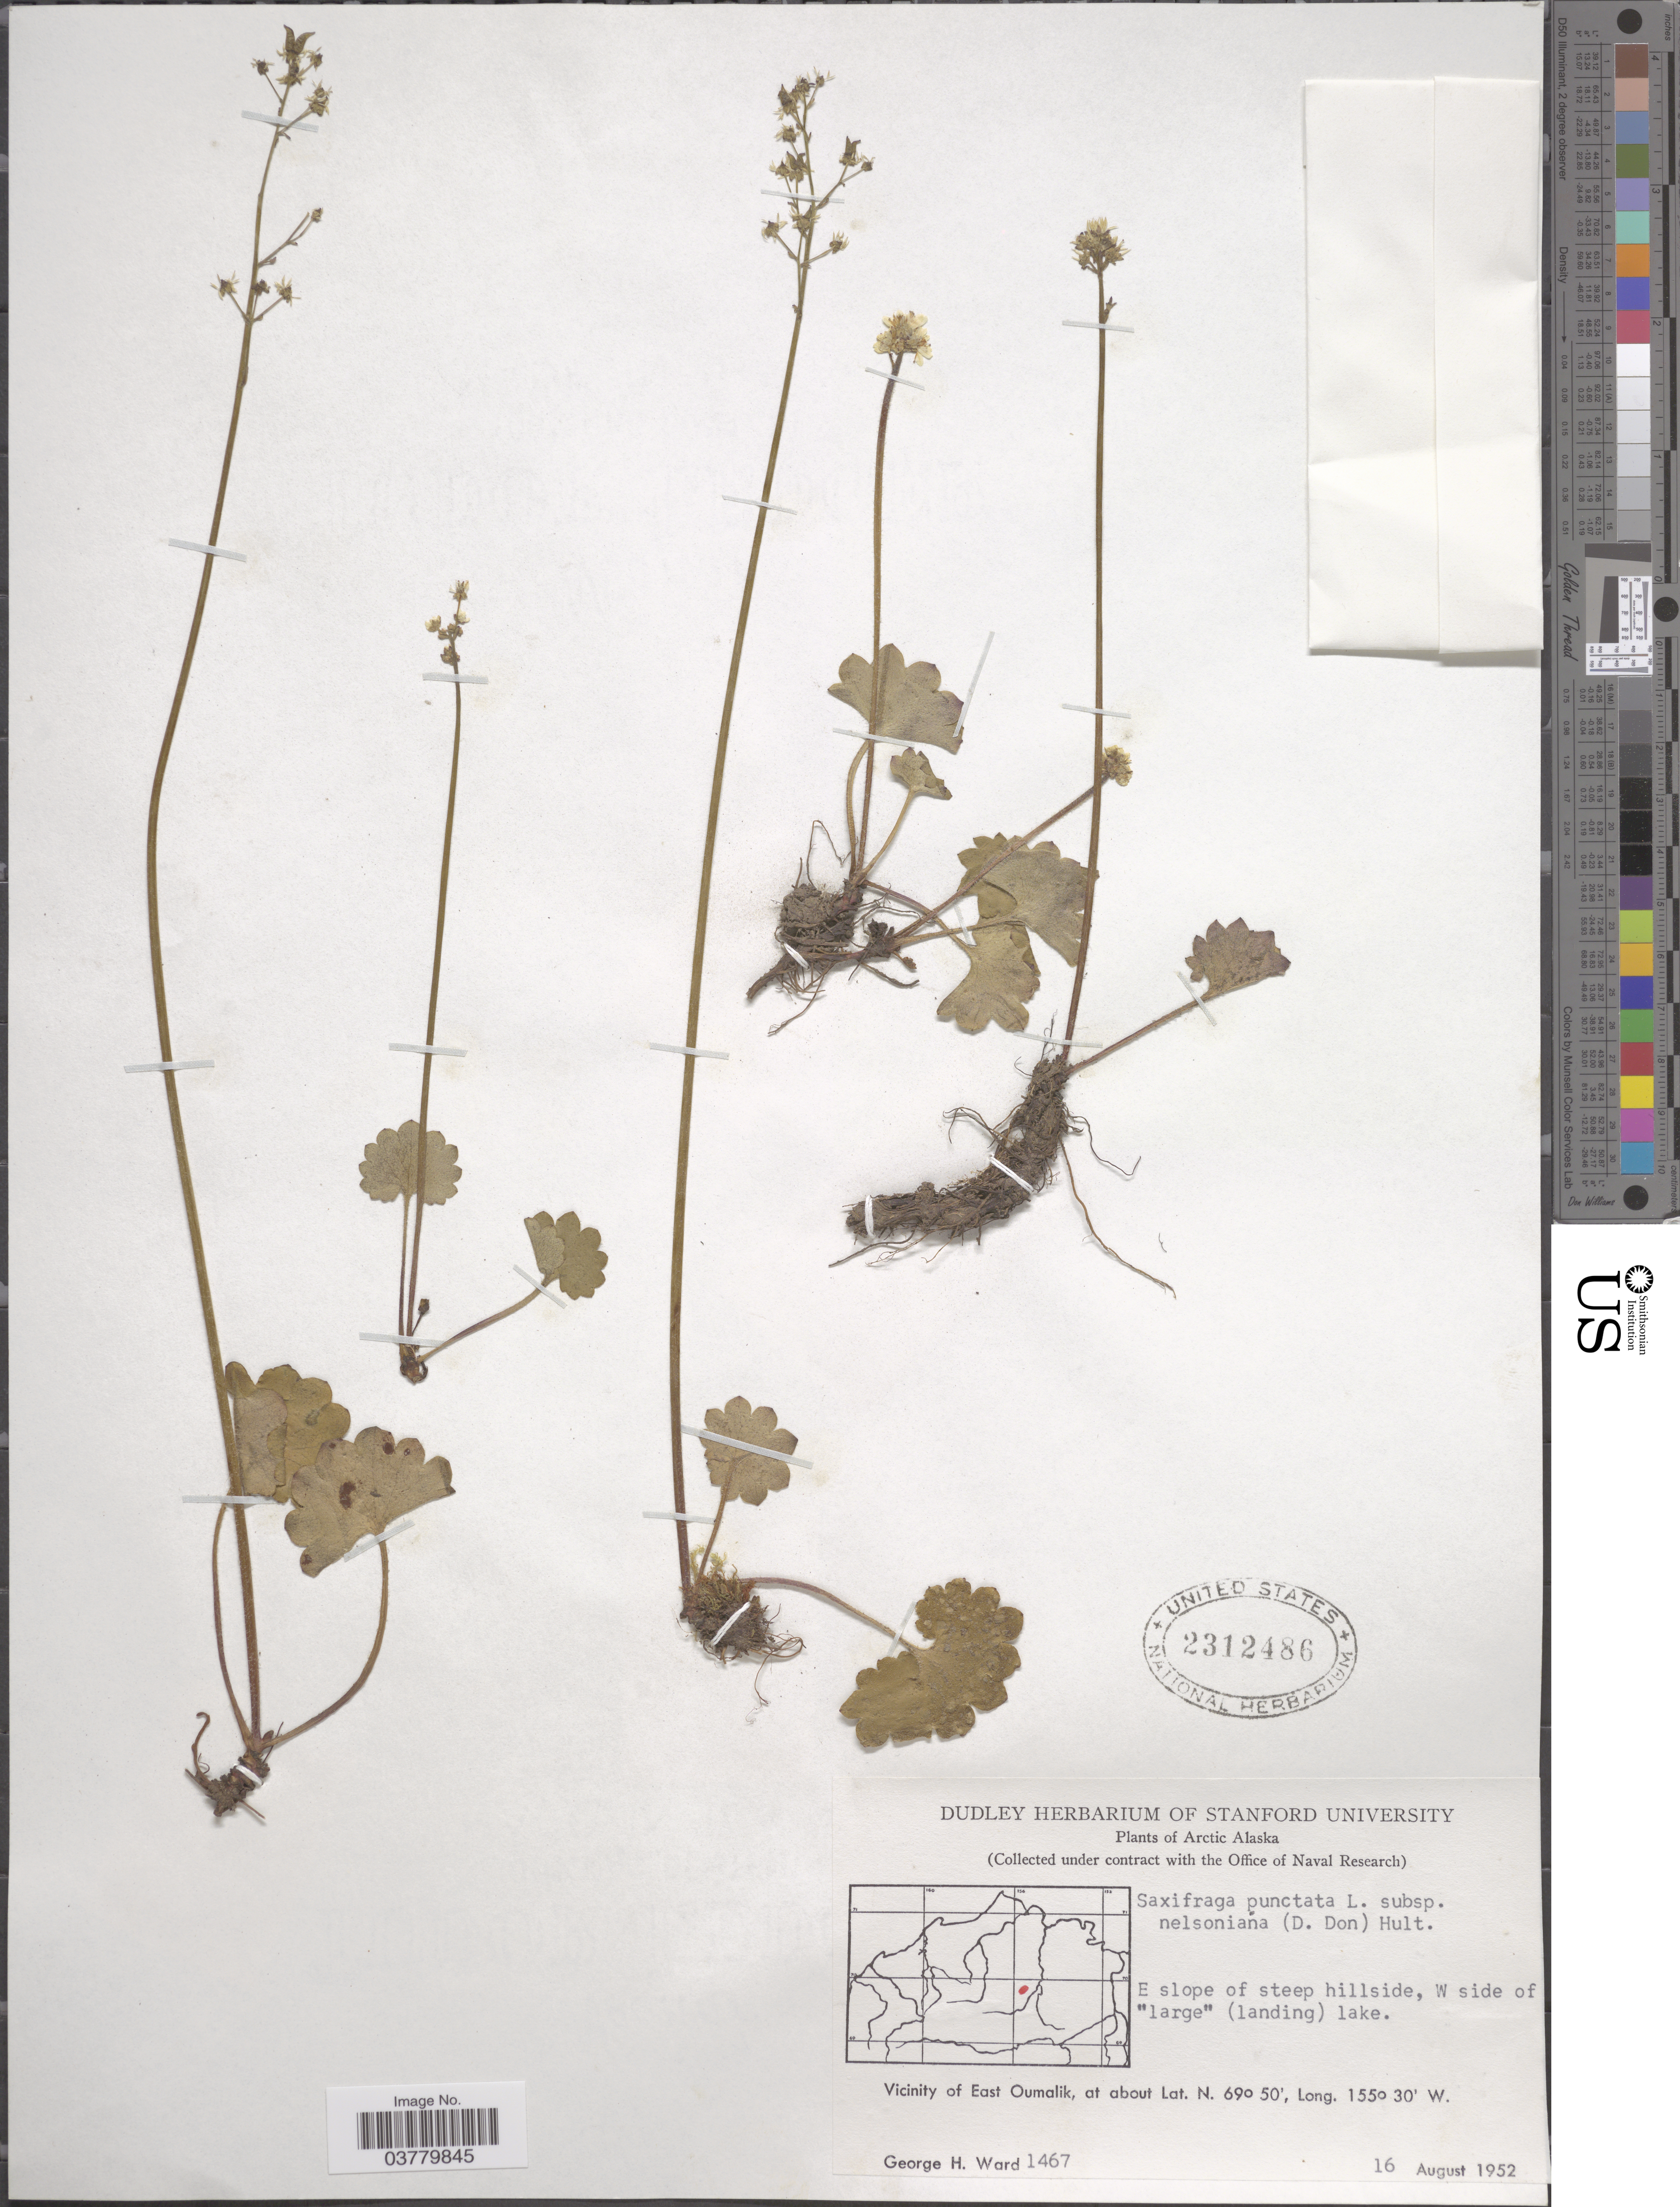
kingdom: Plantae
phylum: Tracheophyta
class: Magnoliopsida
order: Saxifragales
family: Saxifragaceae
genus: Micranthes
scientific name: Micranthes nelsoniana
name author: (D. Don) Small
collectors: G. H. Ward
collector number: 1467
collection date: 1952-08-16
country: United States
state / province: Alaska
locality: Arctic Alaska. E slope of steep hillside, W side of "large" (landing) lake. Vicinity of East Oumalik.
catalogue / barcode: US 2312486